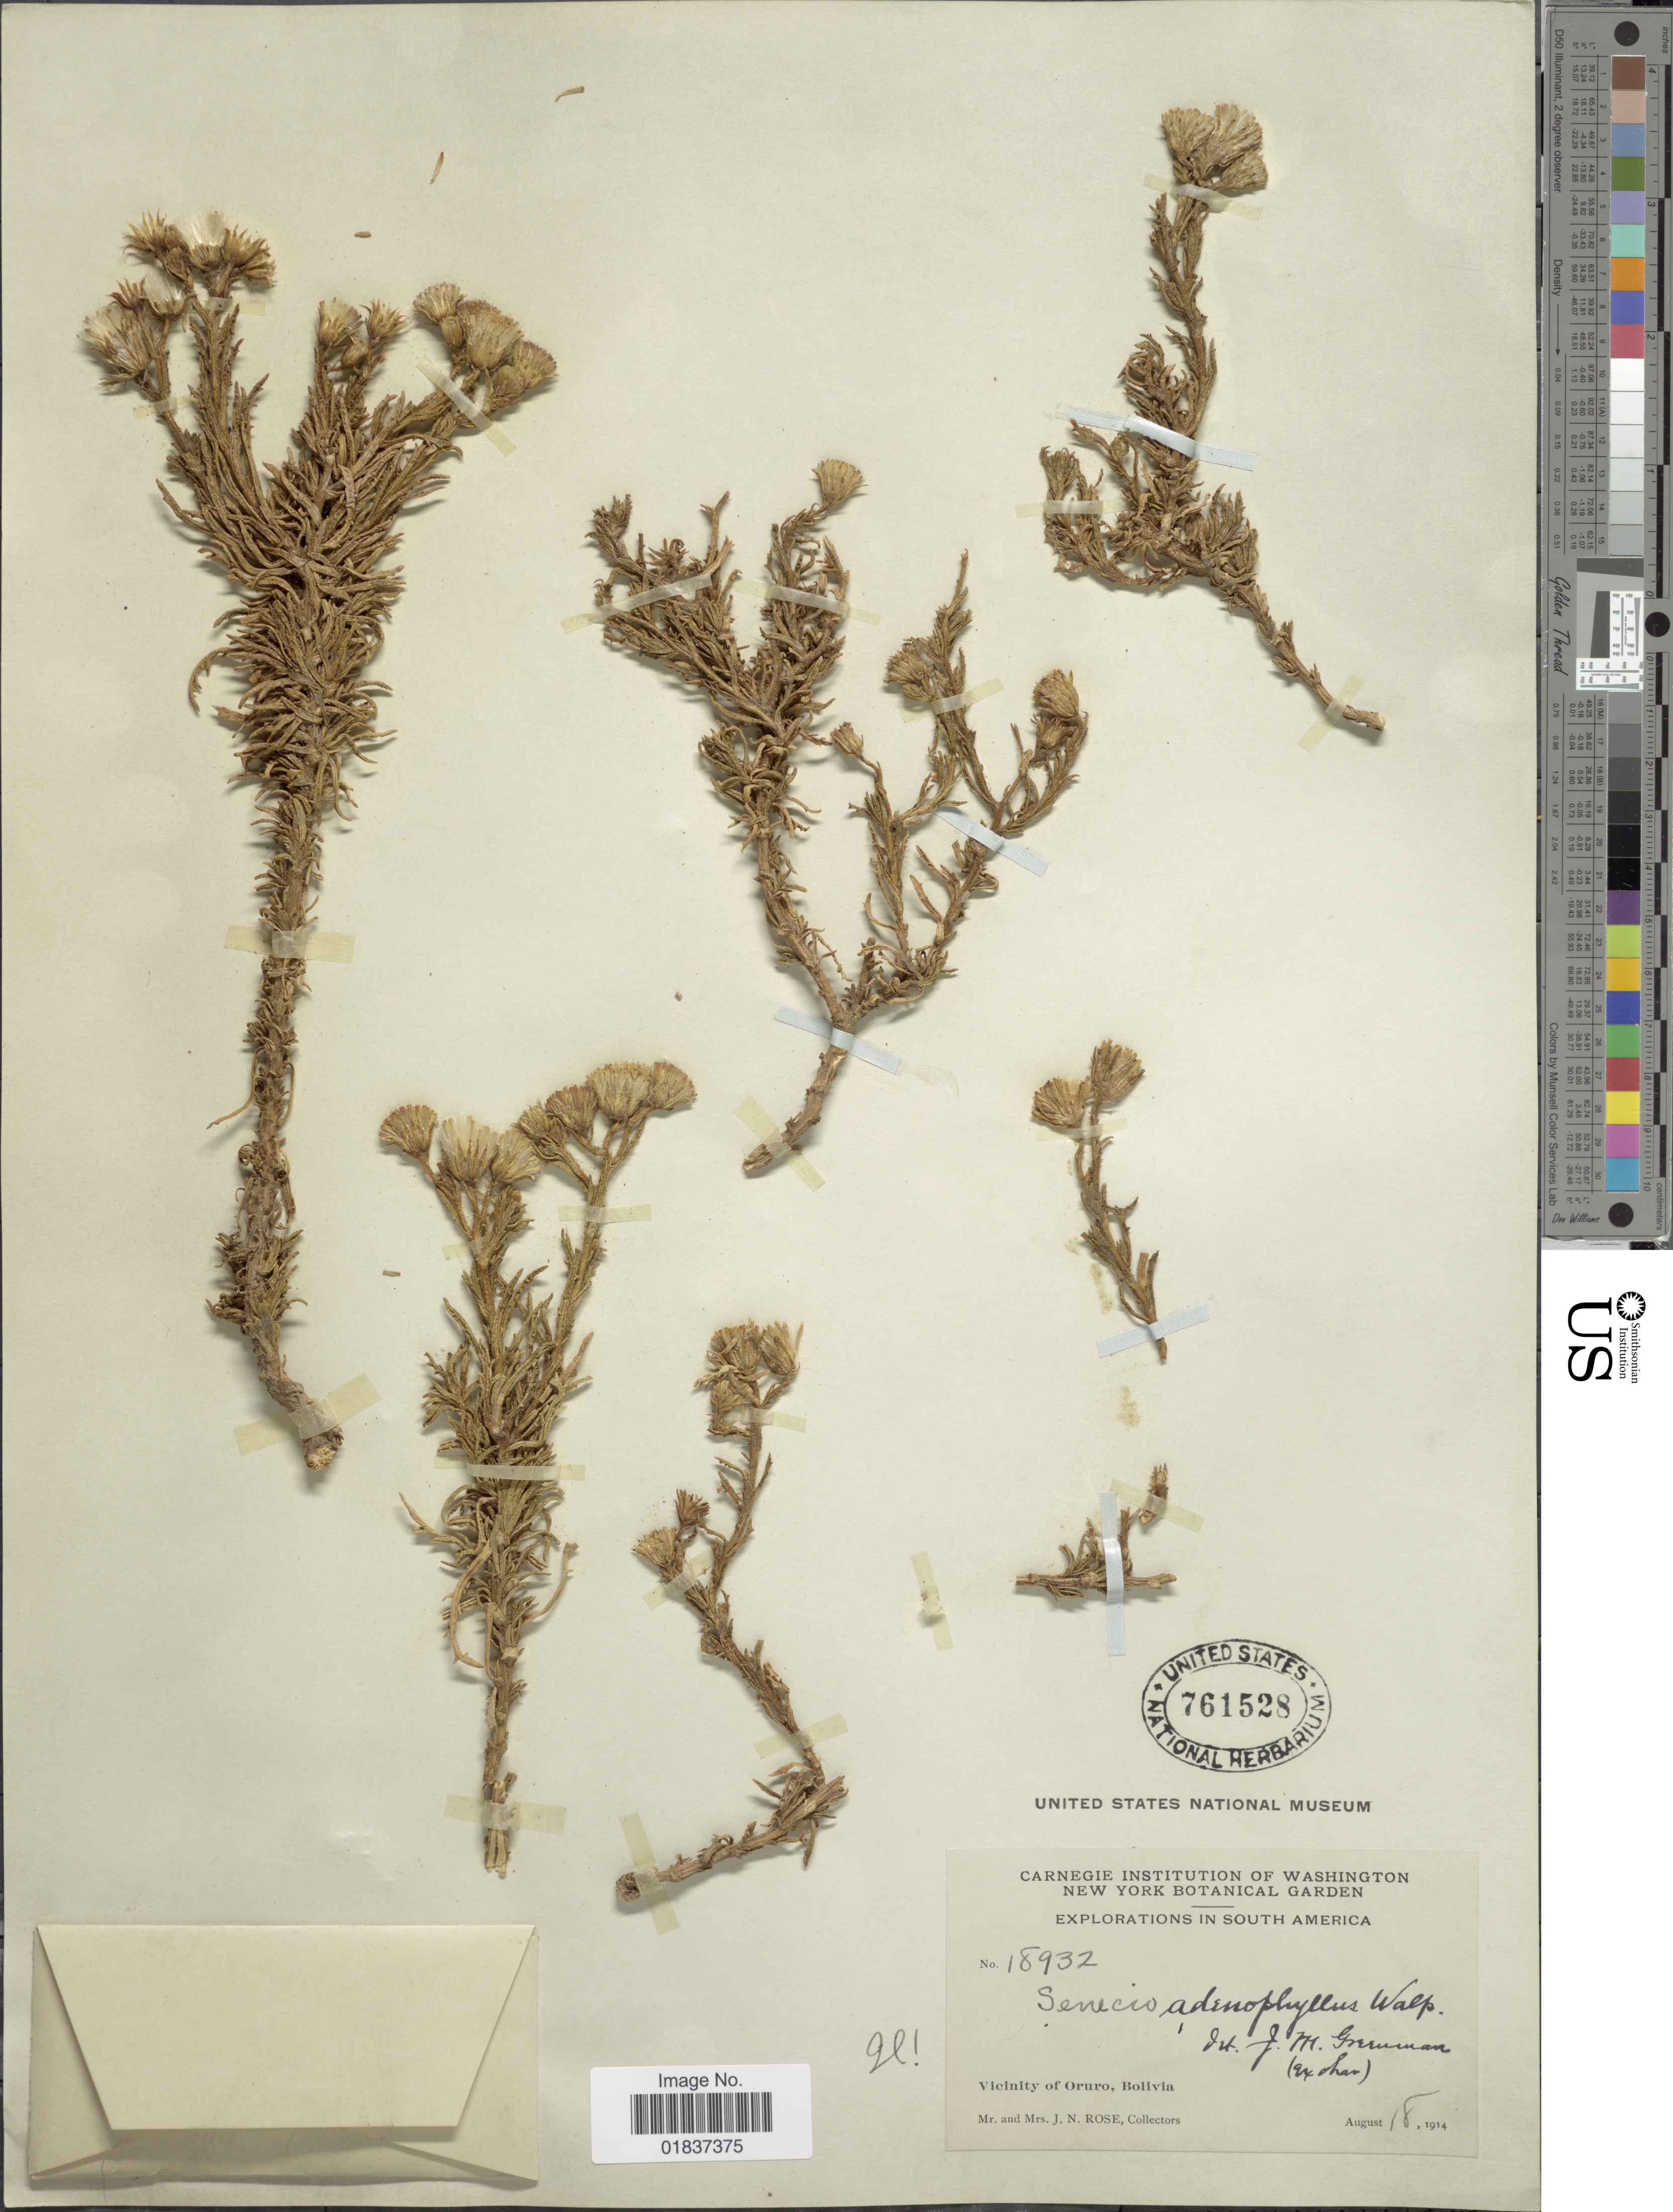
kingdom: Plantae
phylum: Tracheophyta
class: Magnoliopsida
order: Asterales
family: Asteraceae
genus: Senecio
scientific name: Senecio adenophyllus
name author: Meyen & Walp.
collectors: J. N. Rose & L. B. Rose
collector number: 18932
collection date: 1914-08-18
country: Bolivia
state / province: Oruro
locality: Vicinity of Oruro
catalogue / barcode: US 761528